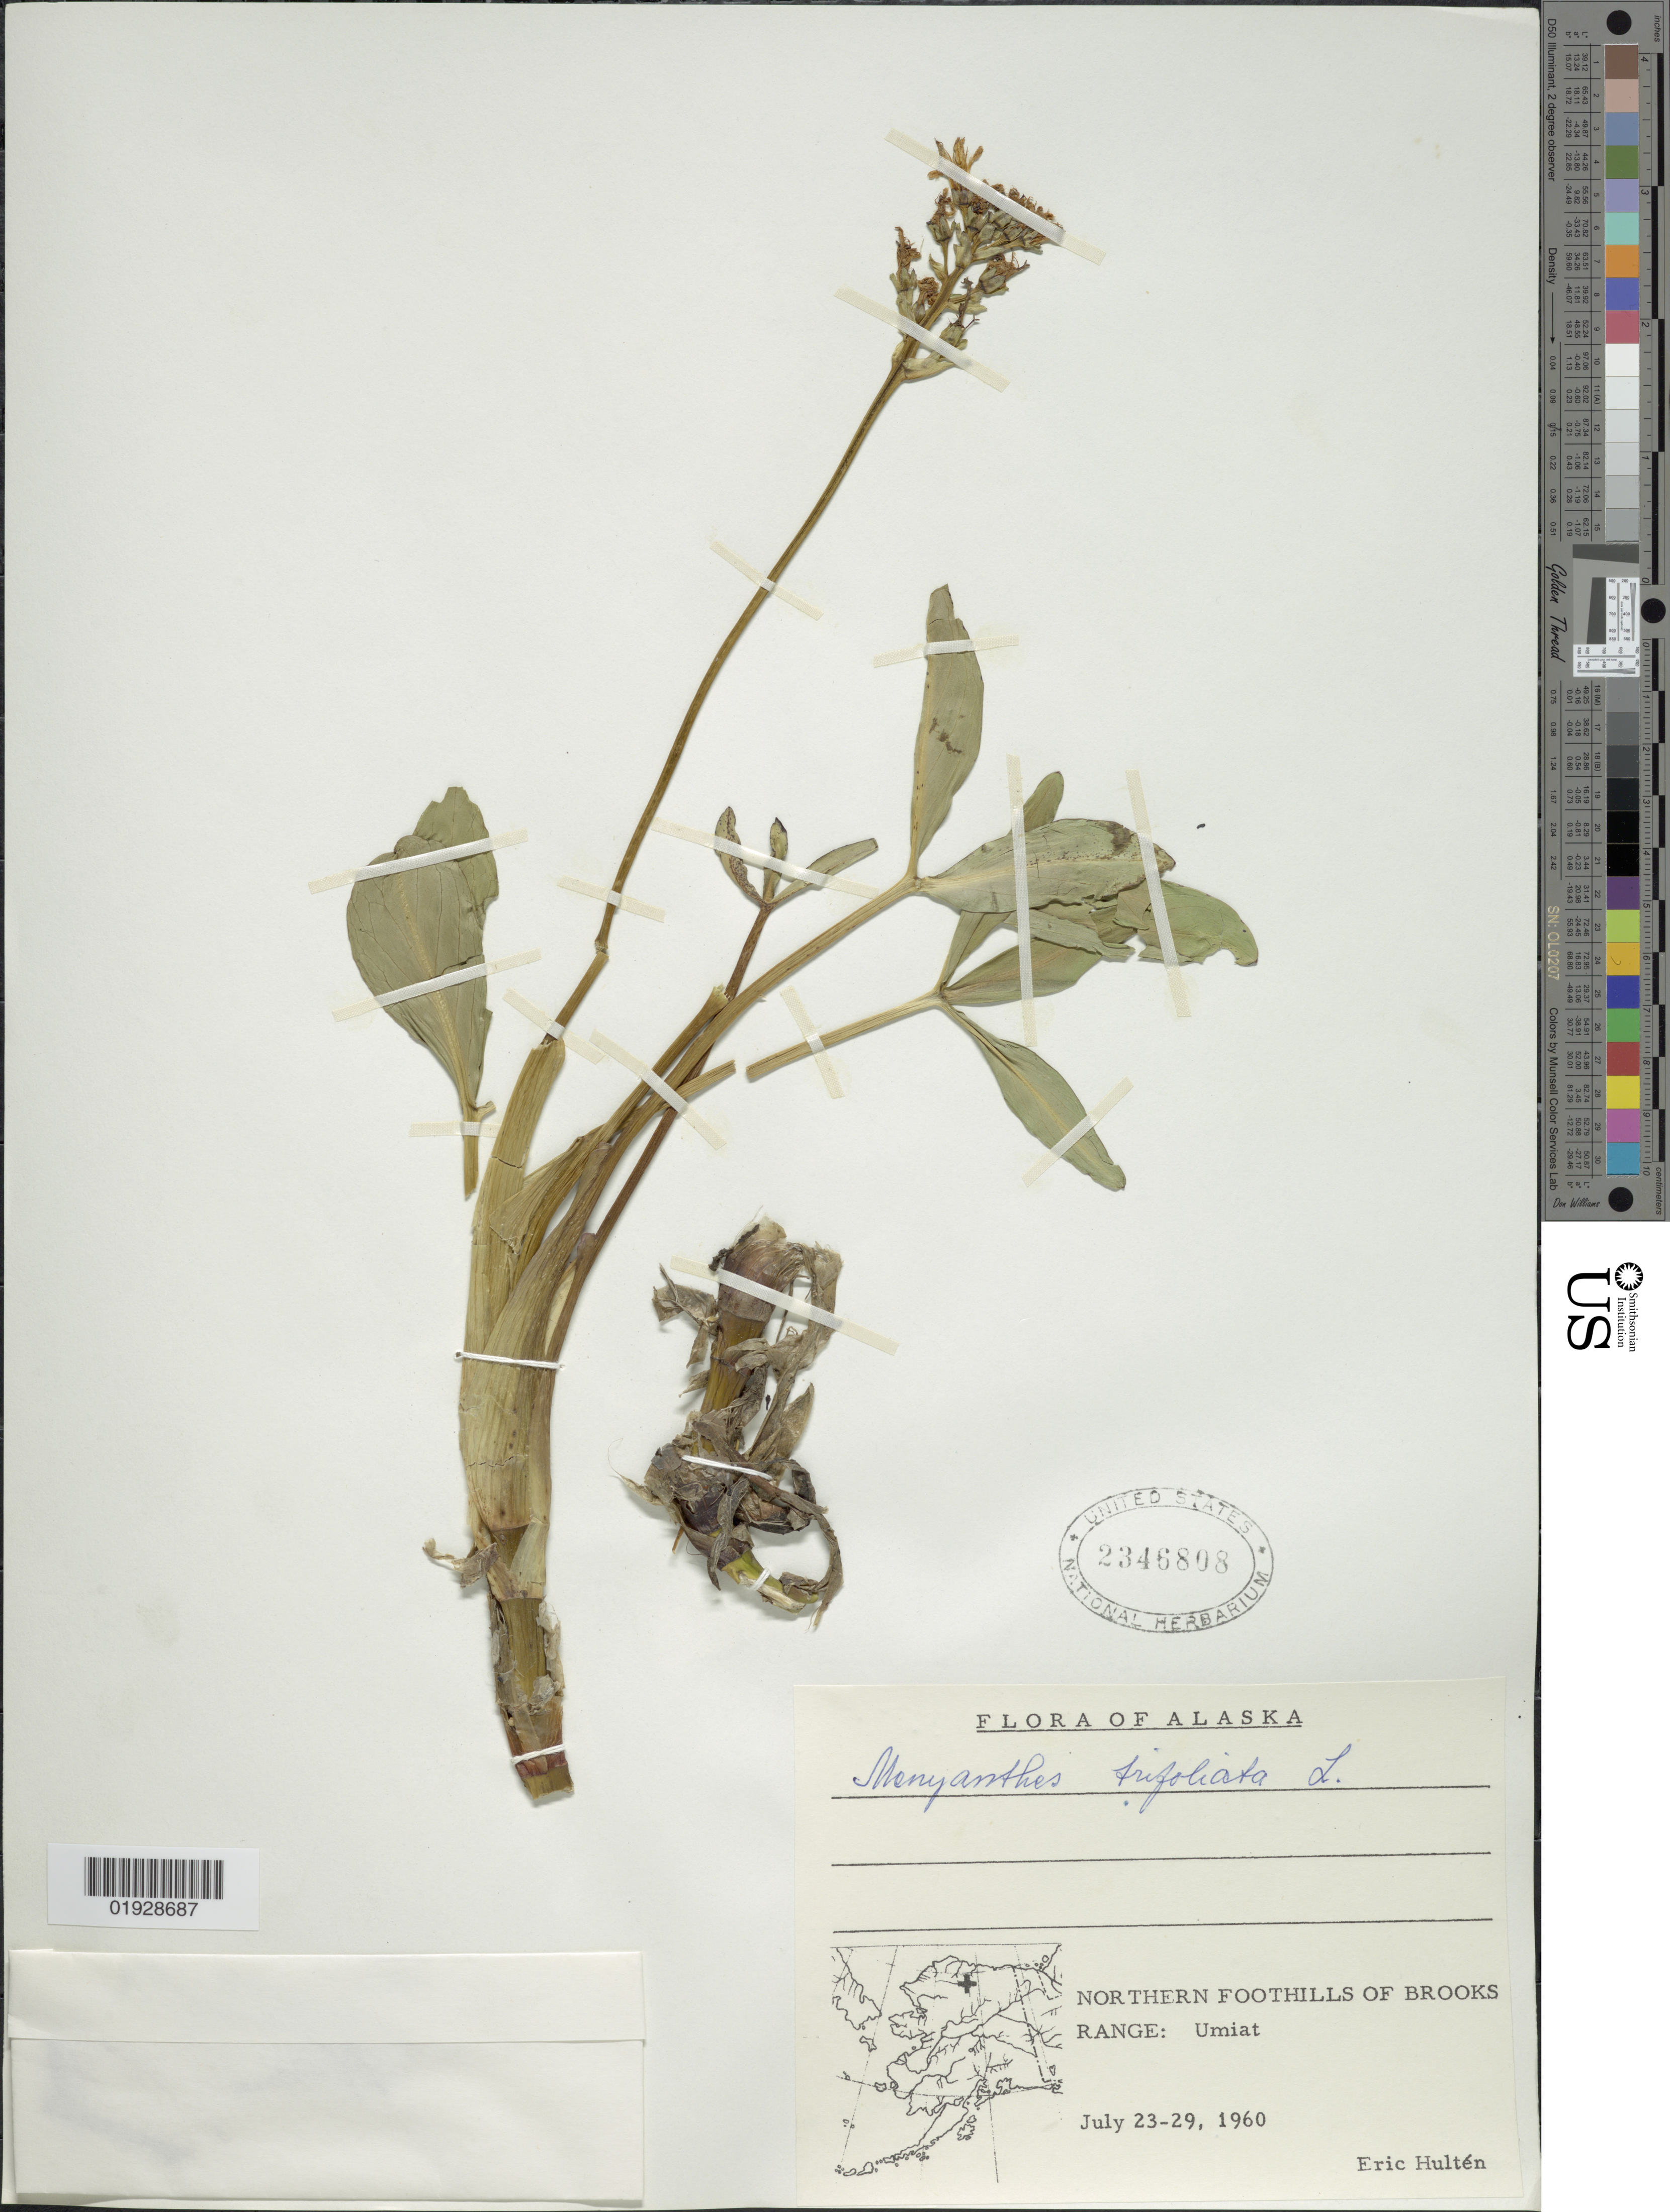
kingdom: Plantae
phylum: Tracheophyta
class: Magnoliopsida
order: Asterales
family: Menyanthaceae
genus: Menyanthes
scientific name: Menyanthes trifoliata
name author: L.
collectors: E. G. Hultén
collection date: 1960-07-23/1960-07-29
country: United States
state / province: Alaska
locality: Northern Foothills of Brooks Range: Umiat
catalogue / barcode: US 2346808